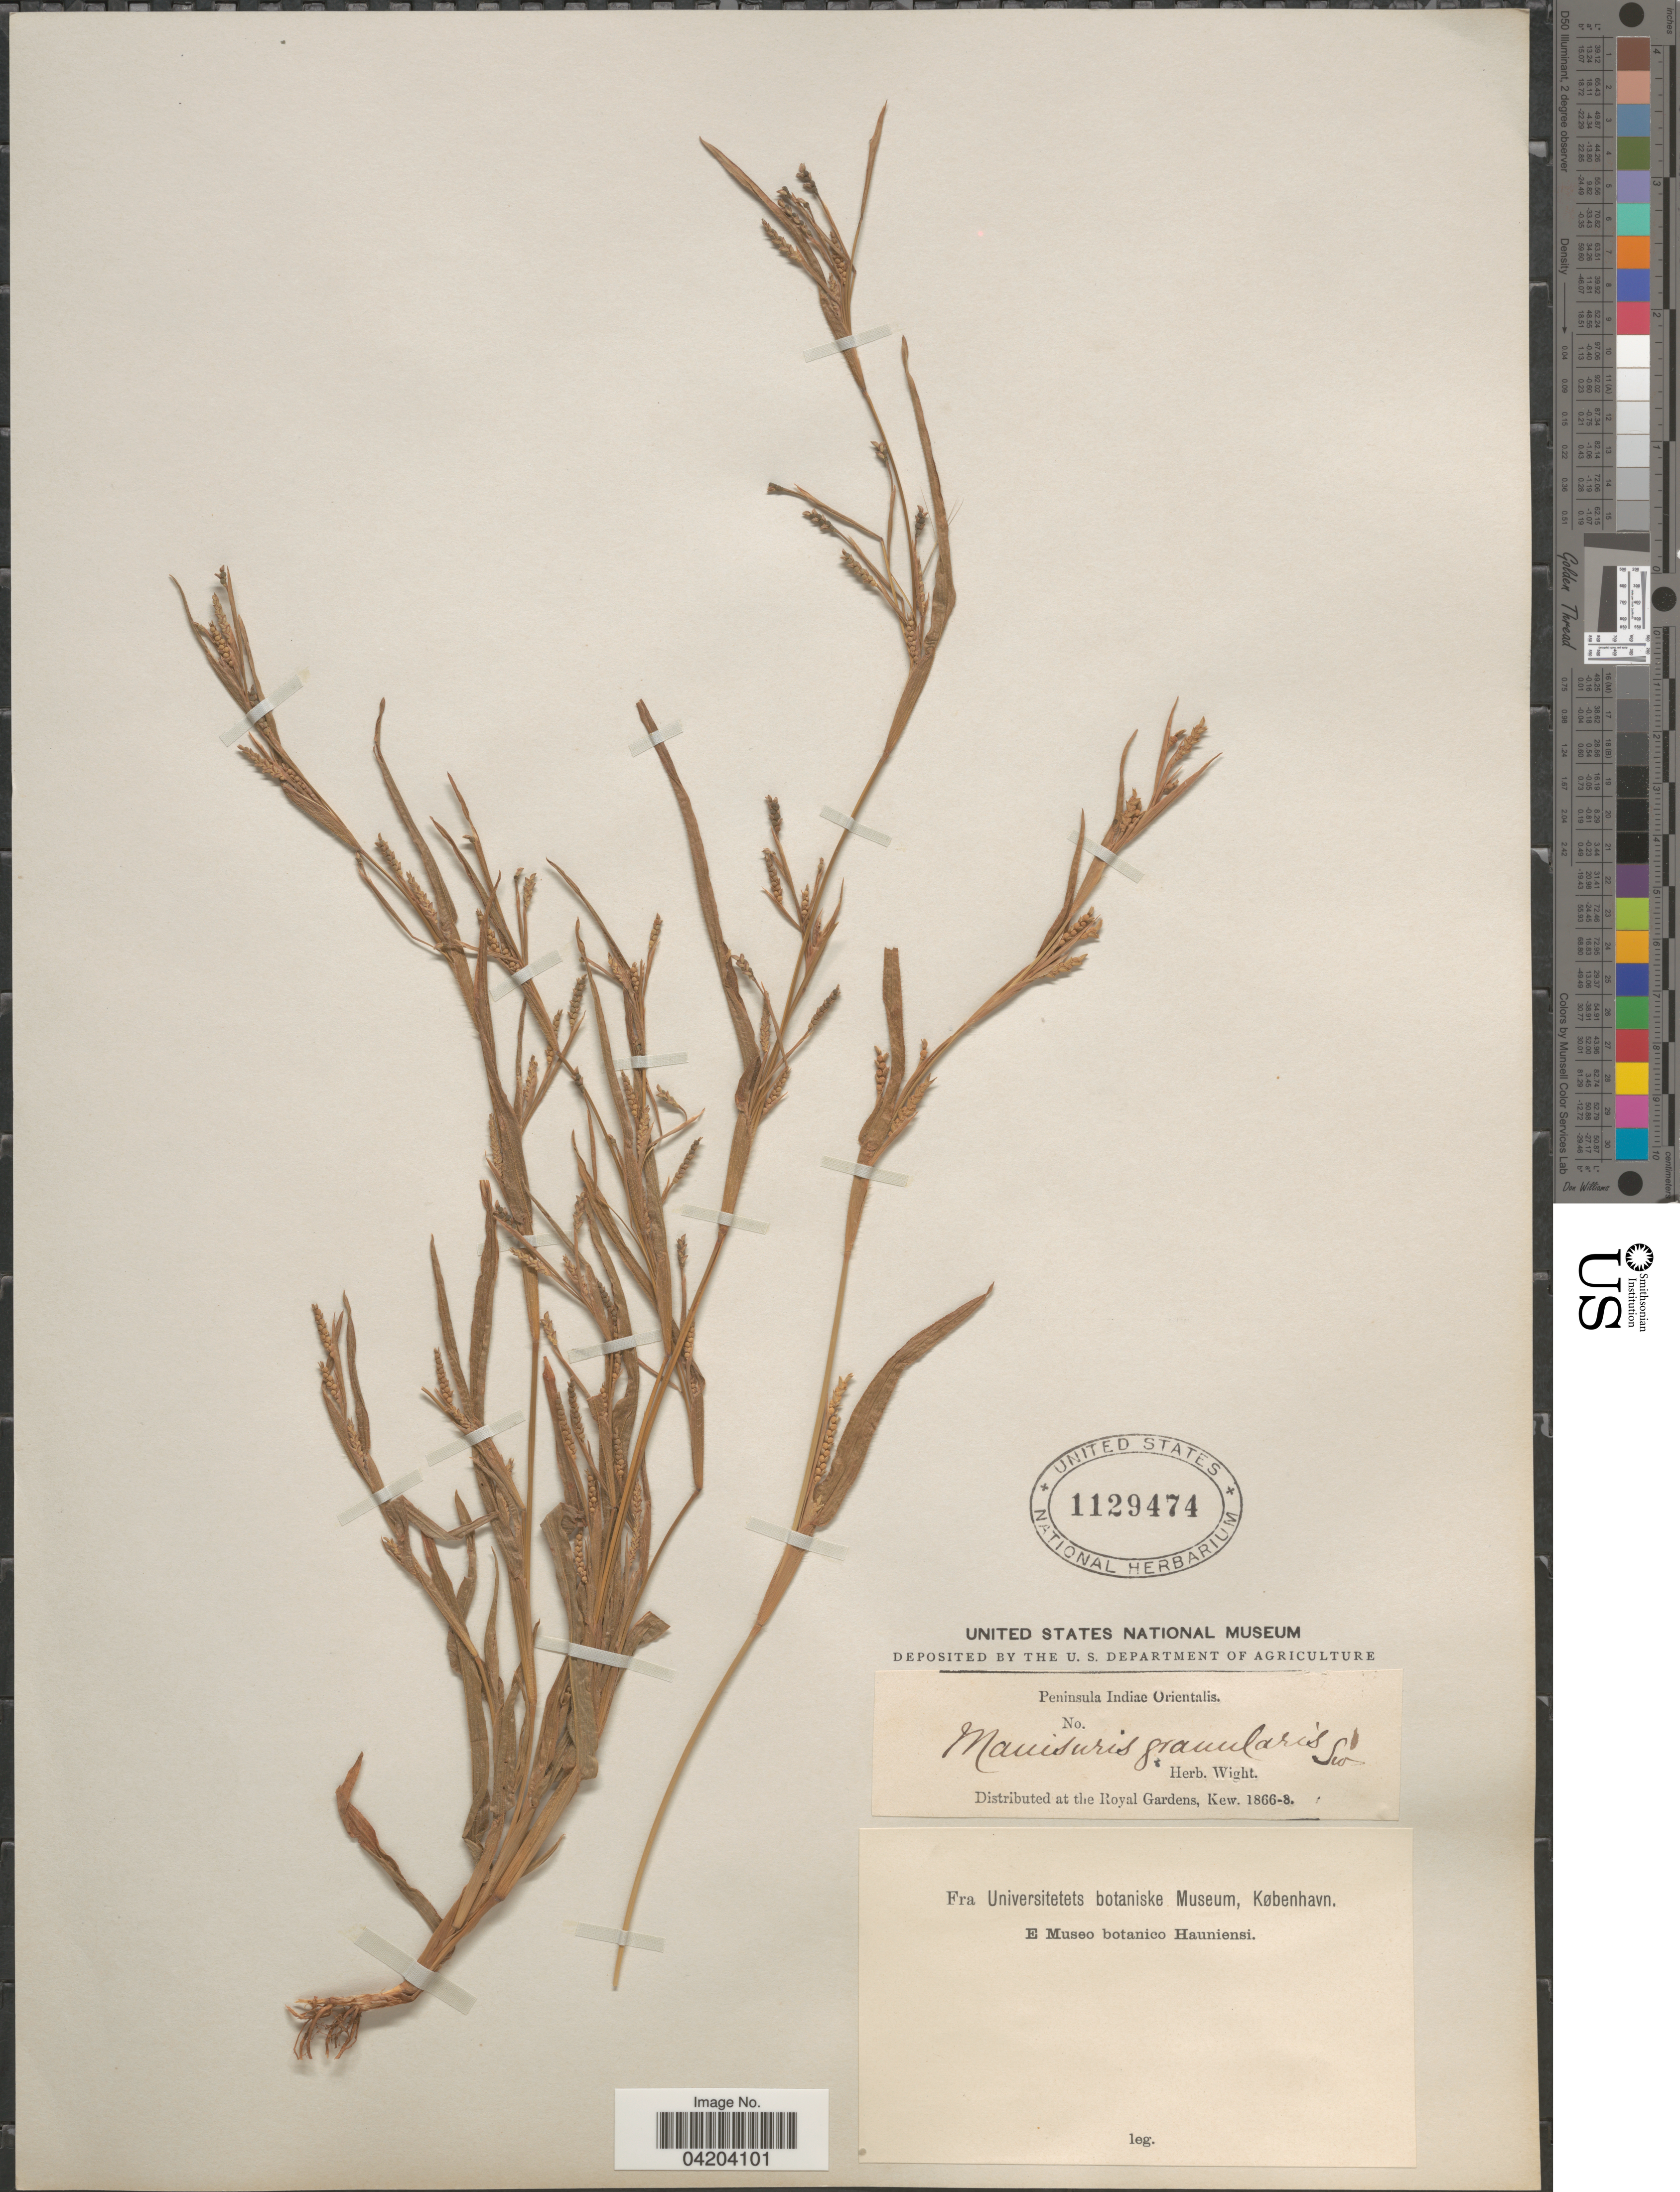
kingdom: Plantae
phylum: Tracheophyta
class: Liliopsida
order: Poales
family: Poaceae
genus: Mnesithea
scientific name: Mnesithea granularis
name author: (L.) de Koning & Sosef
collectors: ex Herb. Wight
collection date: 1866/1868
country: India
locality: Peninsula Indiae Orientalis.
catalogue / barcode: US 1129474